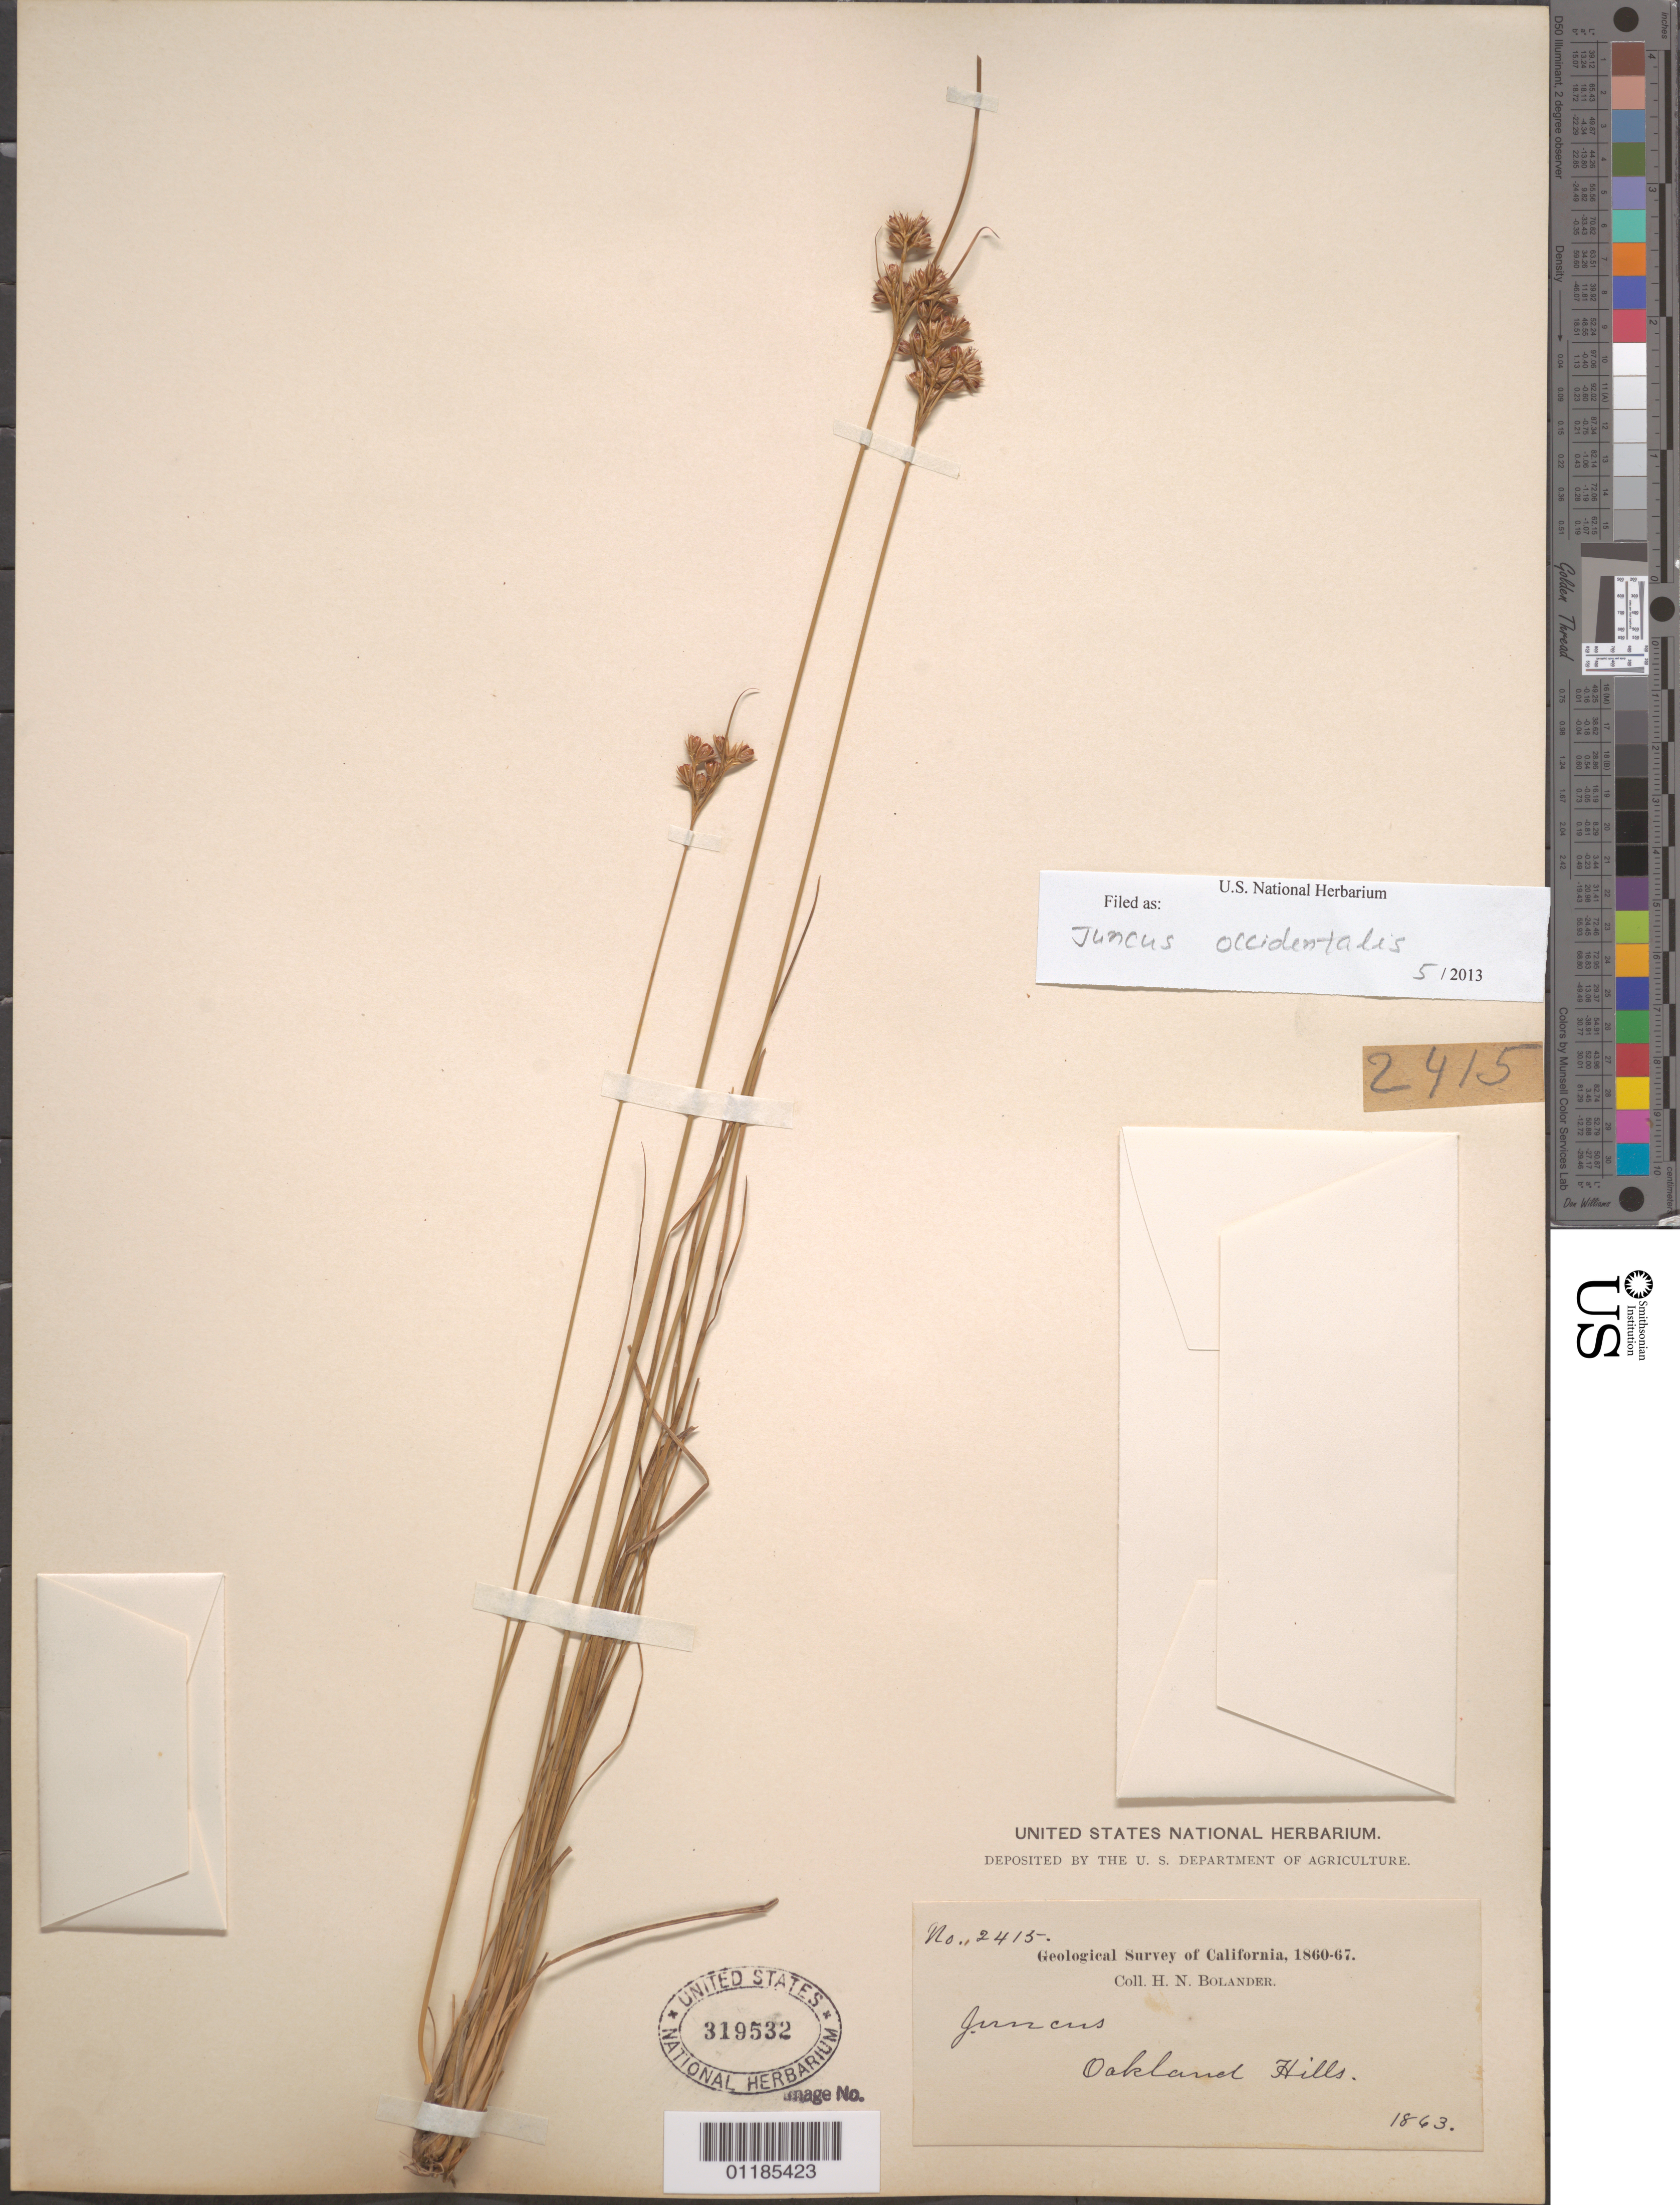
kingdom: Plantae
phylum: Tracheophyta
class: Liliopsida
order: Poales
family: Juncaceae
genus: Juncus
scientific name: Juncus sp.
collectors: H. Bolander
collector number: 2415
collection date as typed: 1863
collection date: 1863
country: United States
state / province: California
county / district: Alameda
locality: Hills near Oakland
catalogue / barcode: US 319532